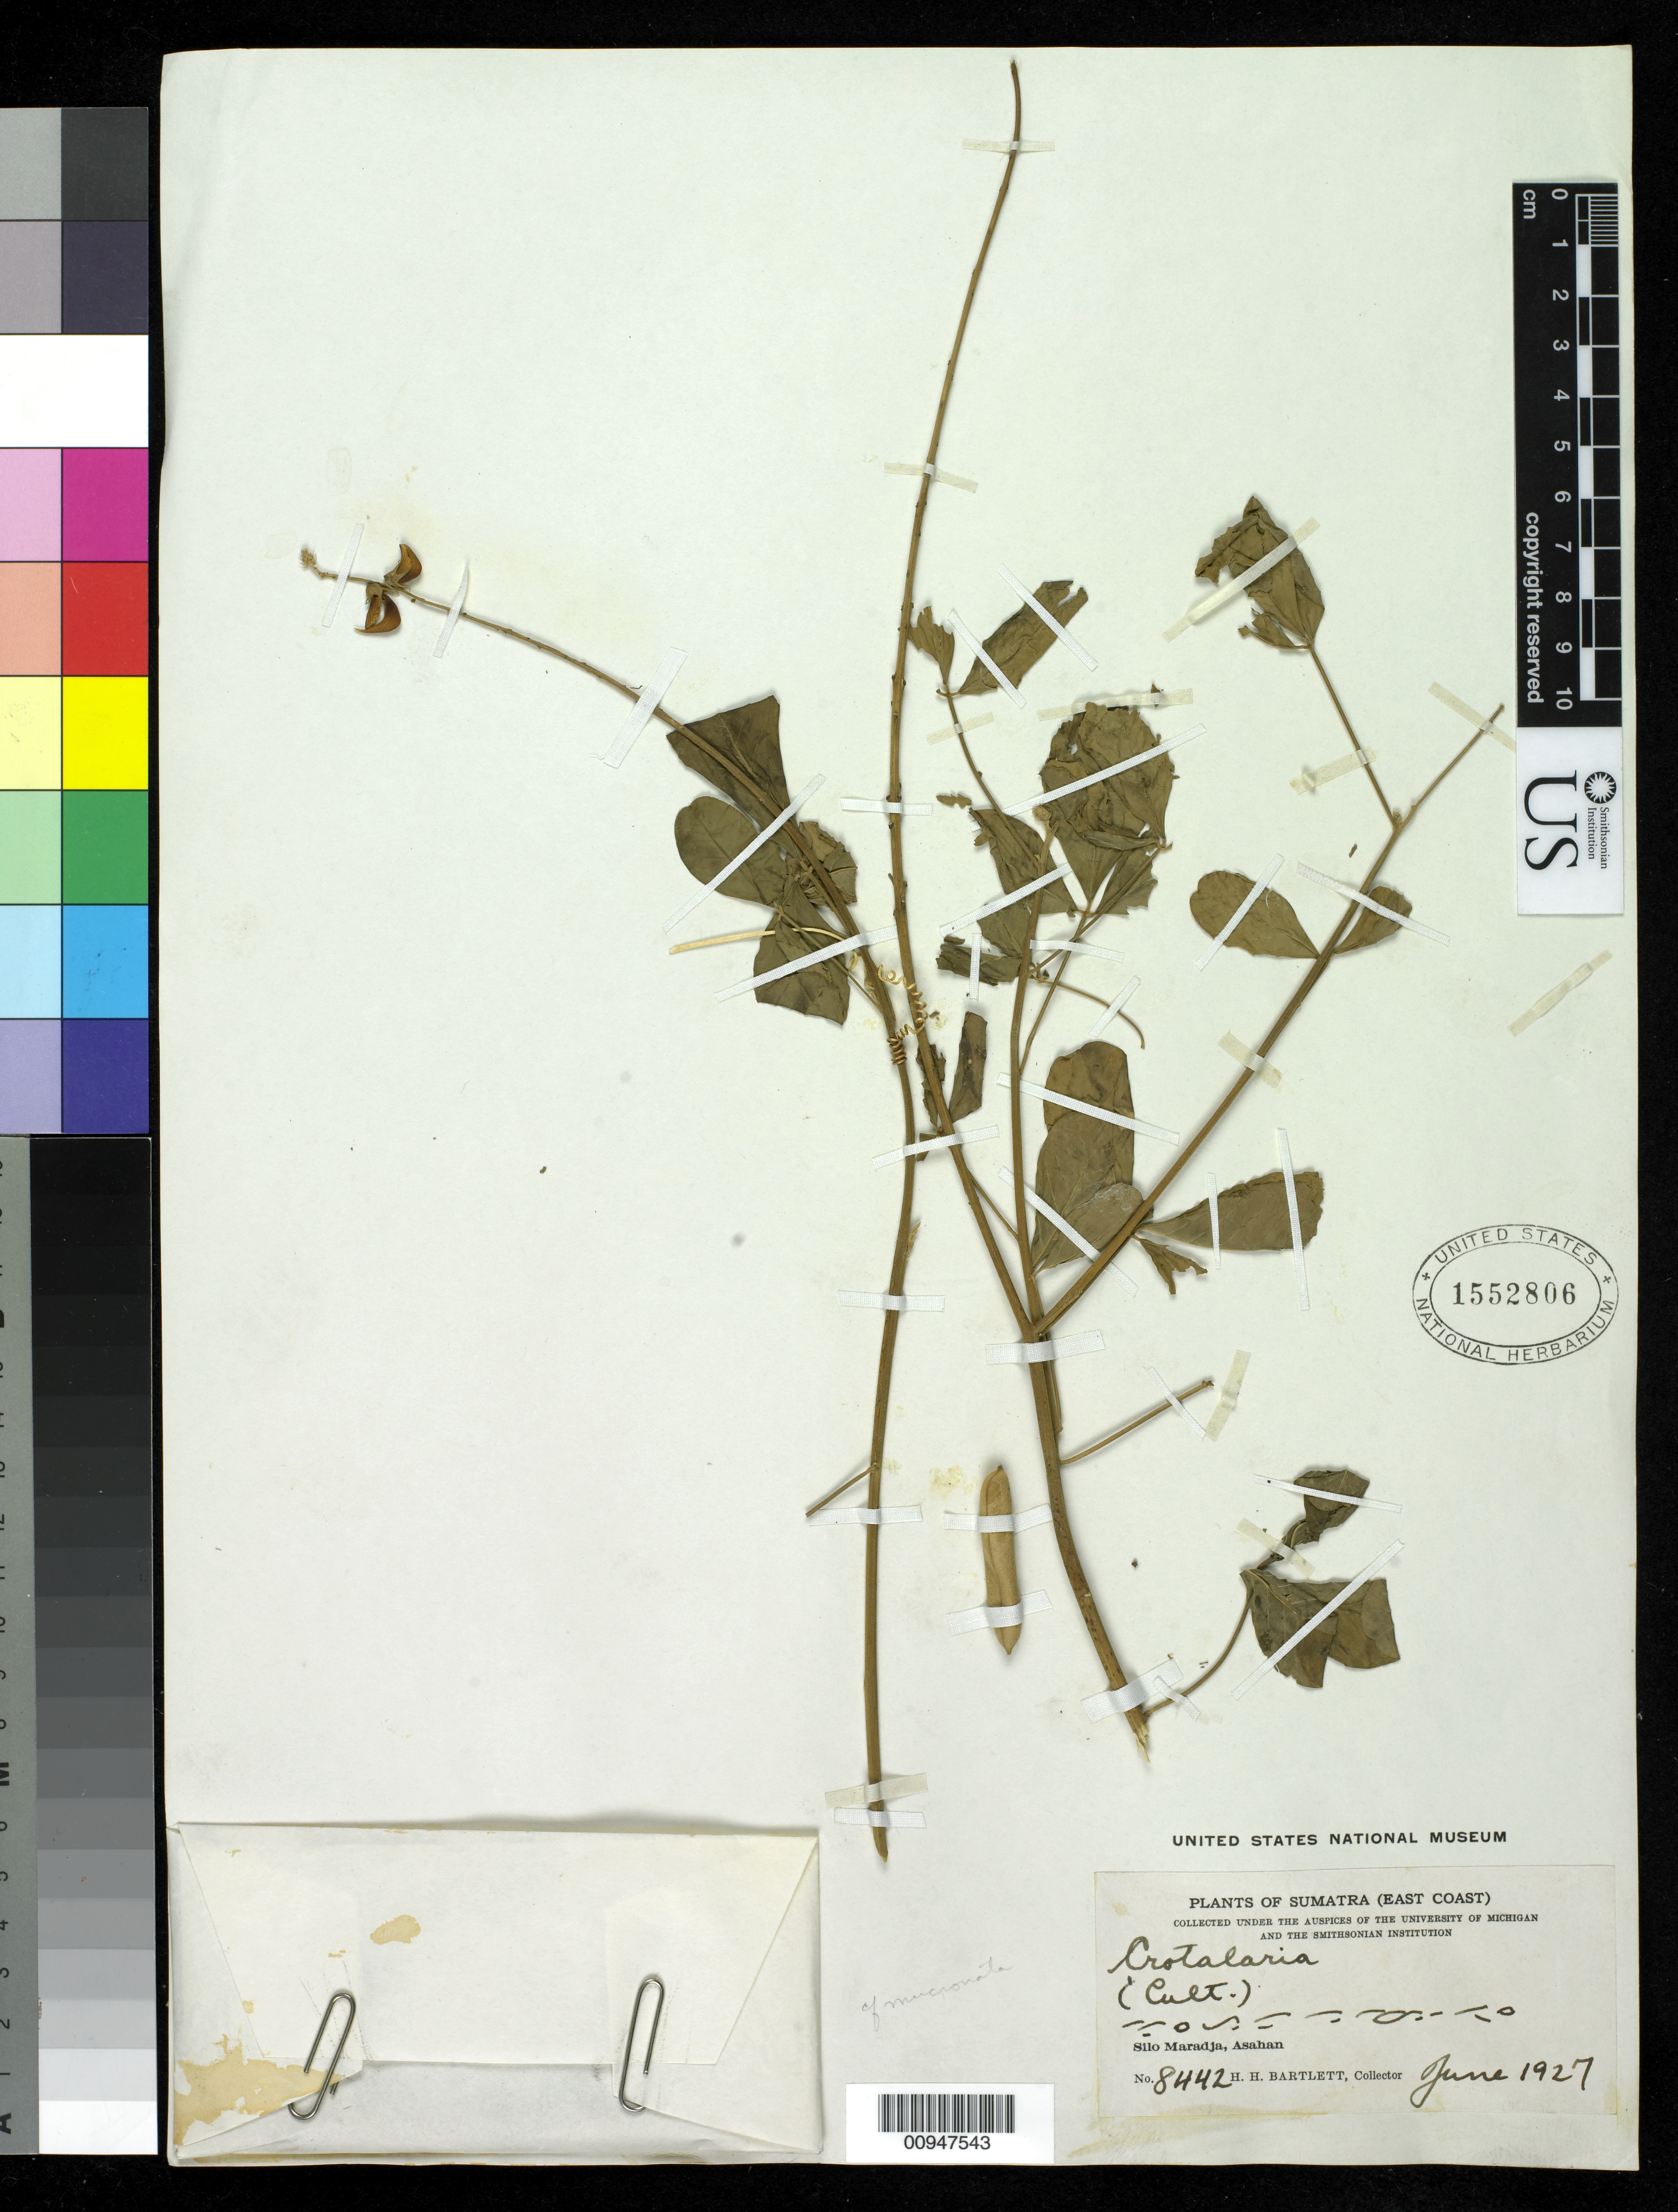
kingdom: Plantae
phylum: Tracheophyta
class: Magnoliopsida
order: Fabales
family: Fabaceae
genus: Crotalaria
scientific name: Crotalaria pallida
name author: Aiton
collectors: H. H. Bartlett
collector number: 8442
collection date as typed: Jun 1927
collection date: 1927-06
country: Indonesia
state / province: Sumatra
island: Sumatra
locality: Silo Maradja, Asahan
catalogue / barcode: US 1552806